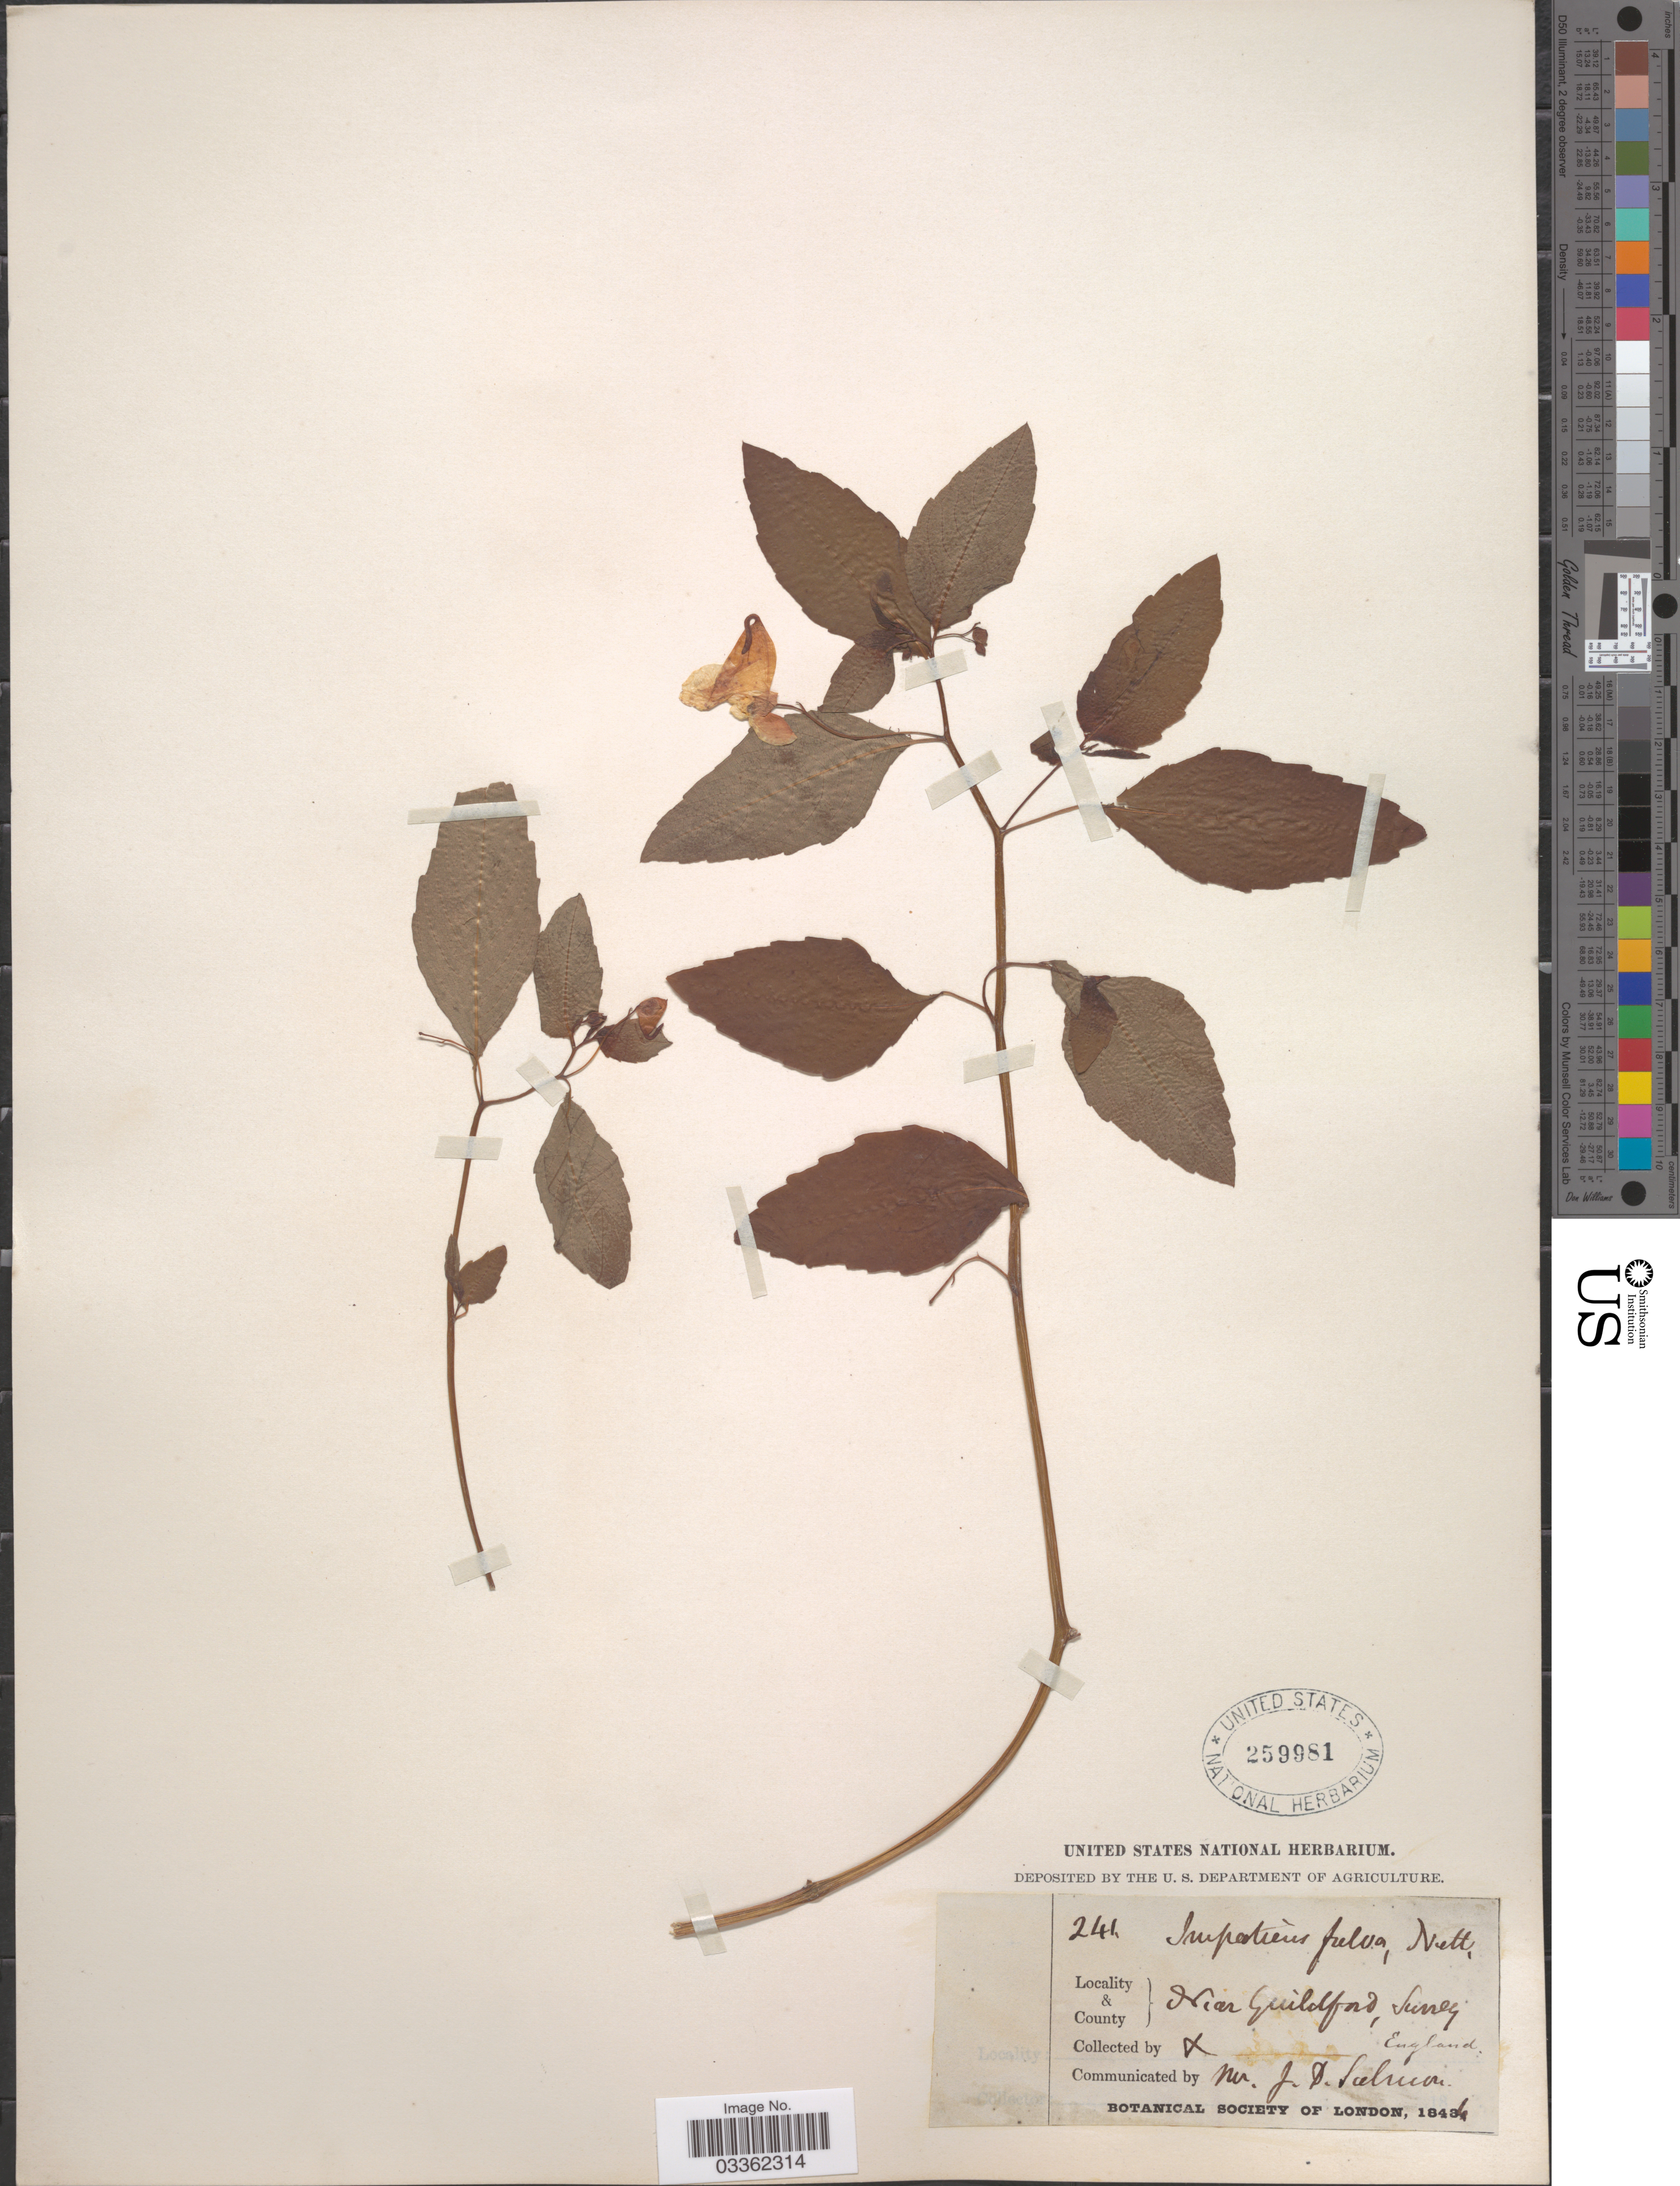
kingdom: Plantae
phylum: Tracheophyta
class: Magnoliopsida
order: Ericales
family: Balsaminaceae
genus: Impatiens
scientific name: Impatiens capensis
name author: Meerb.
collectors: ex herb. United States National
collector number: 241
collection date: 1844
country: United Kingdom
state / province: England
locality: Near Guilford, Surrey.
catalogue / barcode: US 259981